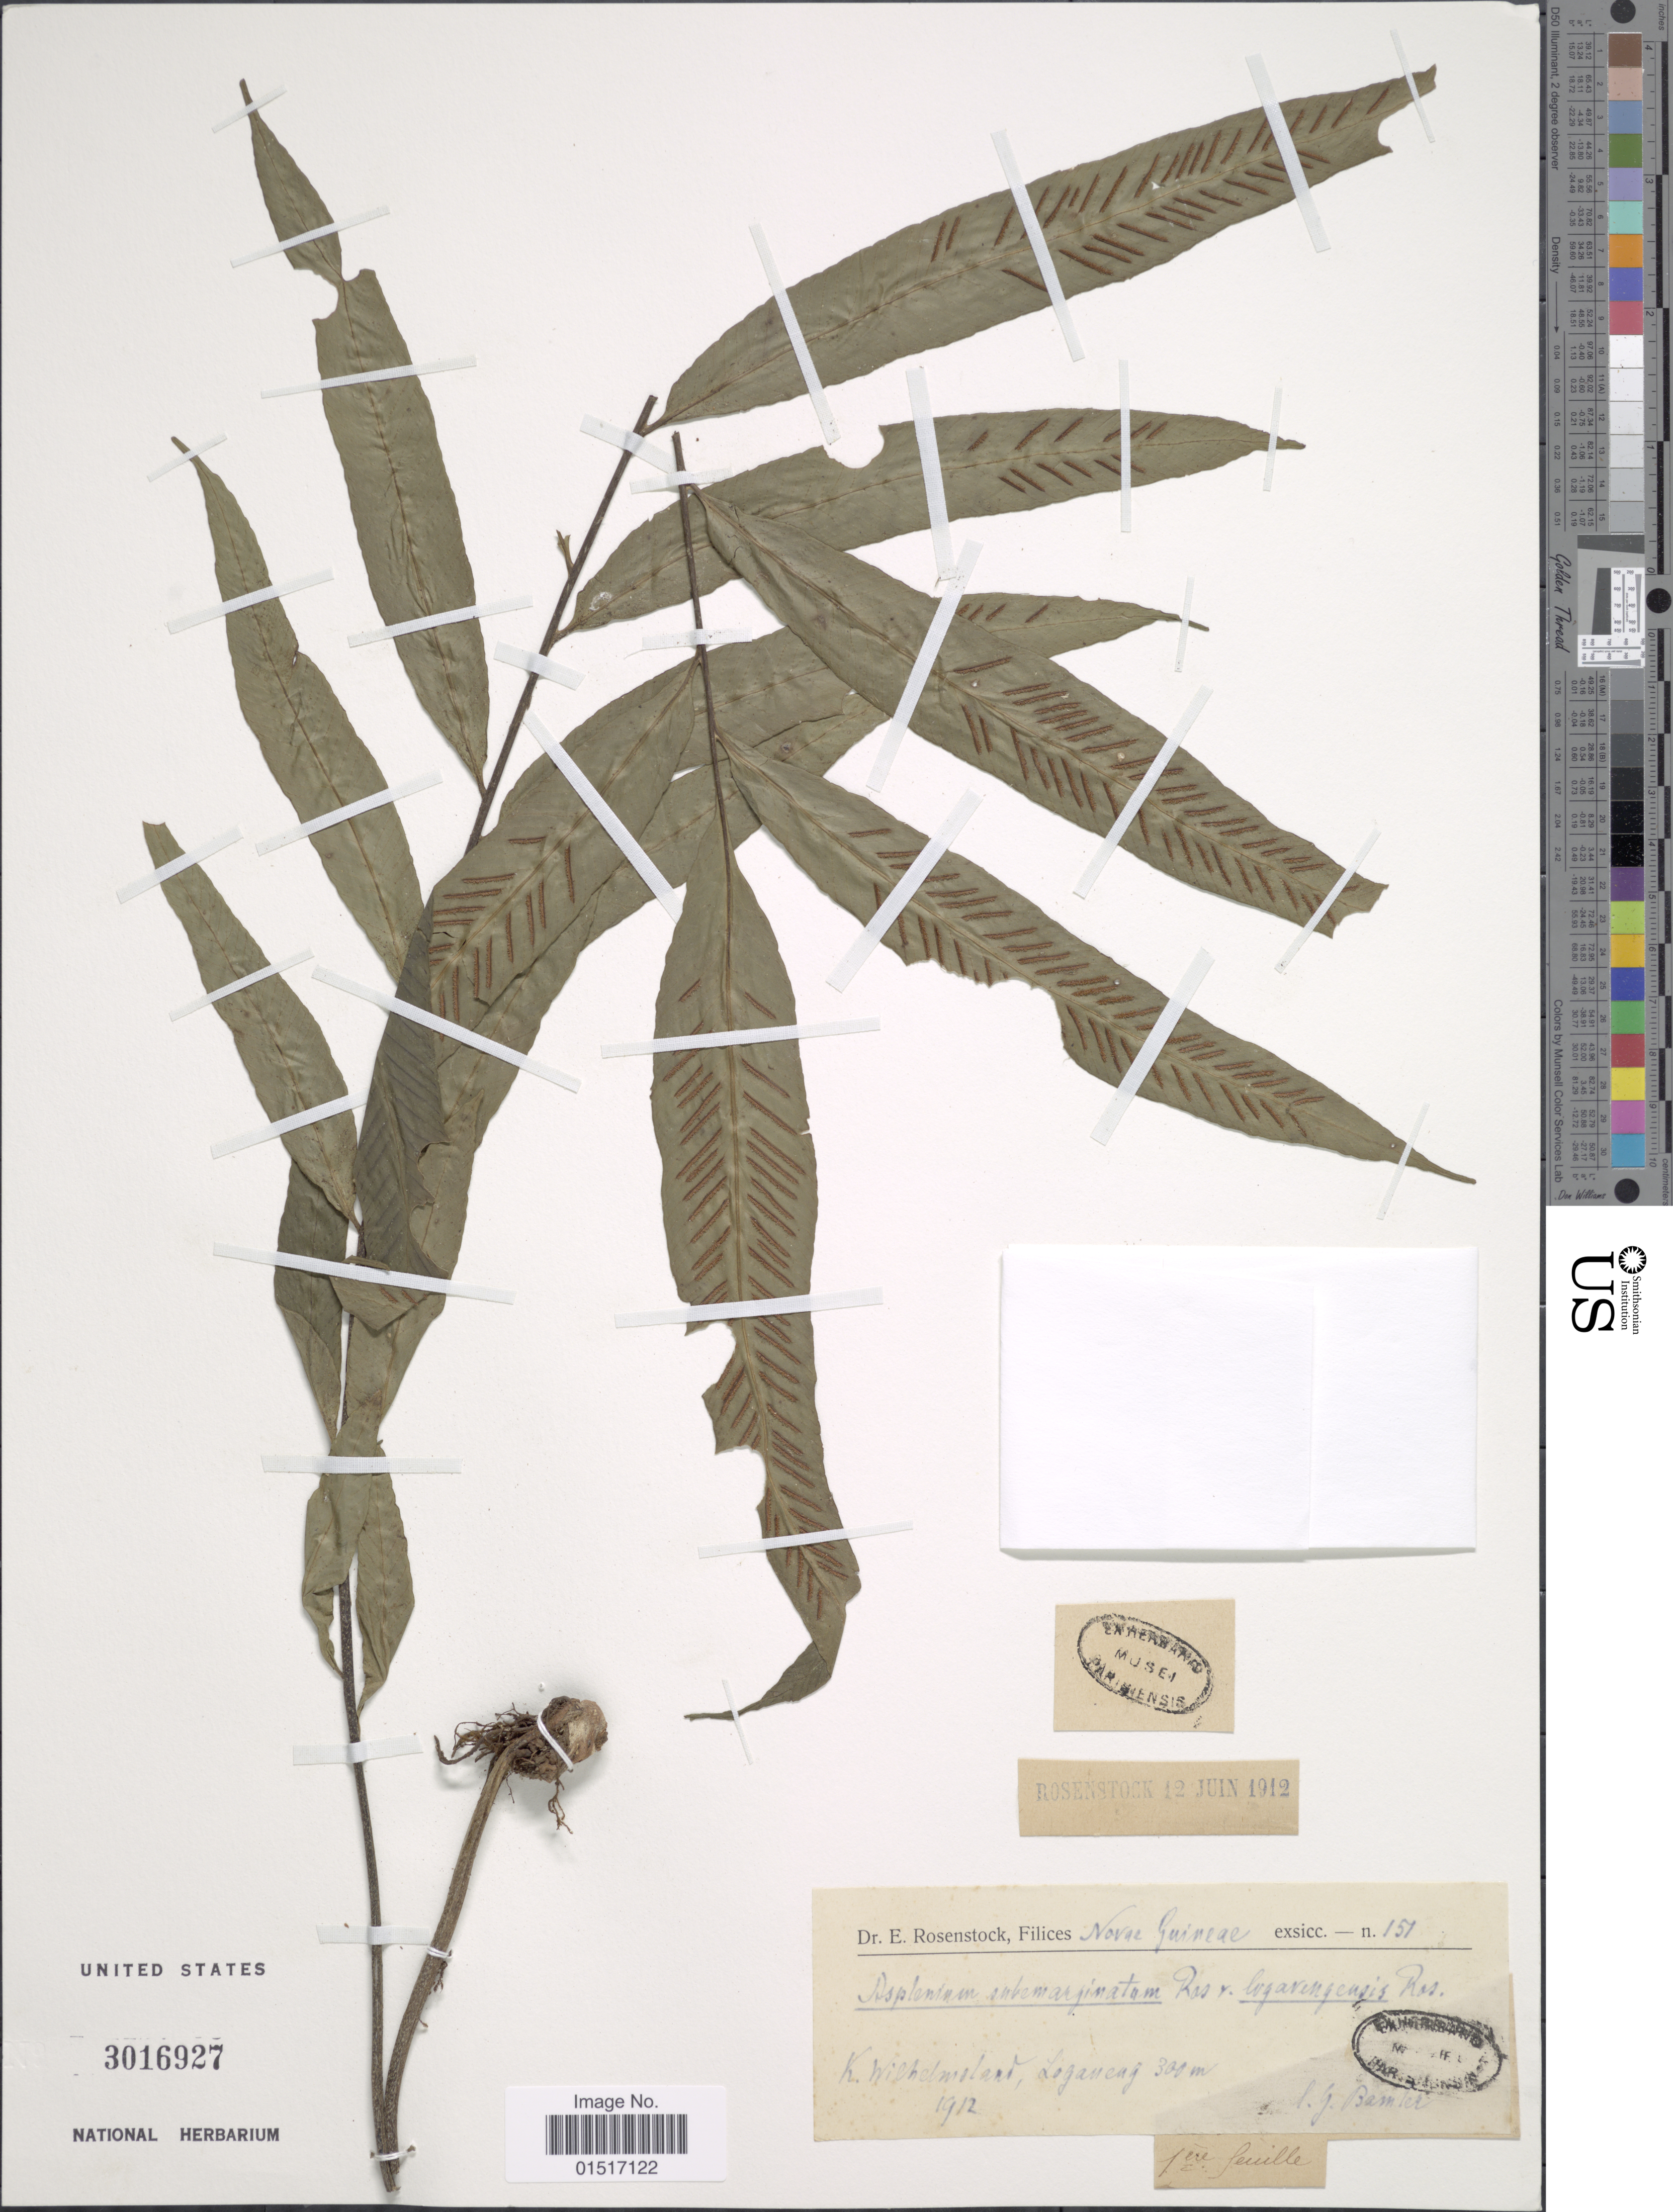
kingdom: Plantae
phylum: Tracheophyta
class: Polypodiopsida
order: Polypodiales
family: Aspleniaceae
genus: Asplenium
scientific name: Asplenium subemarginatum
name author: Rosenst.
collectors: G. Bamler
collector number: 157*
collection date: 1912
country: Papua New Guinea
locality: Novae Guineae. K. Wilhelmsland, Loganeng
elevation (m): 300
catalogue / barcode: US 3016927